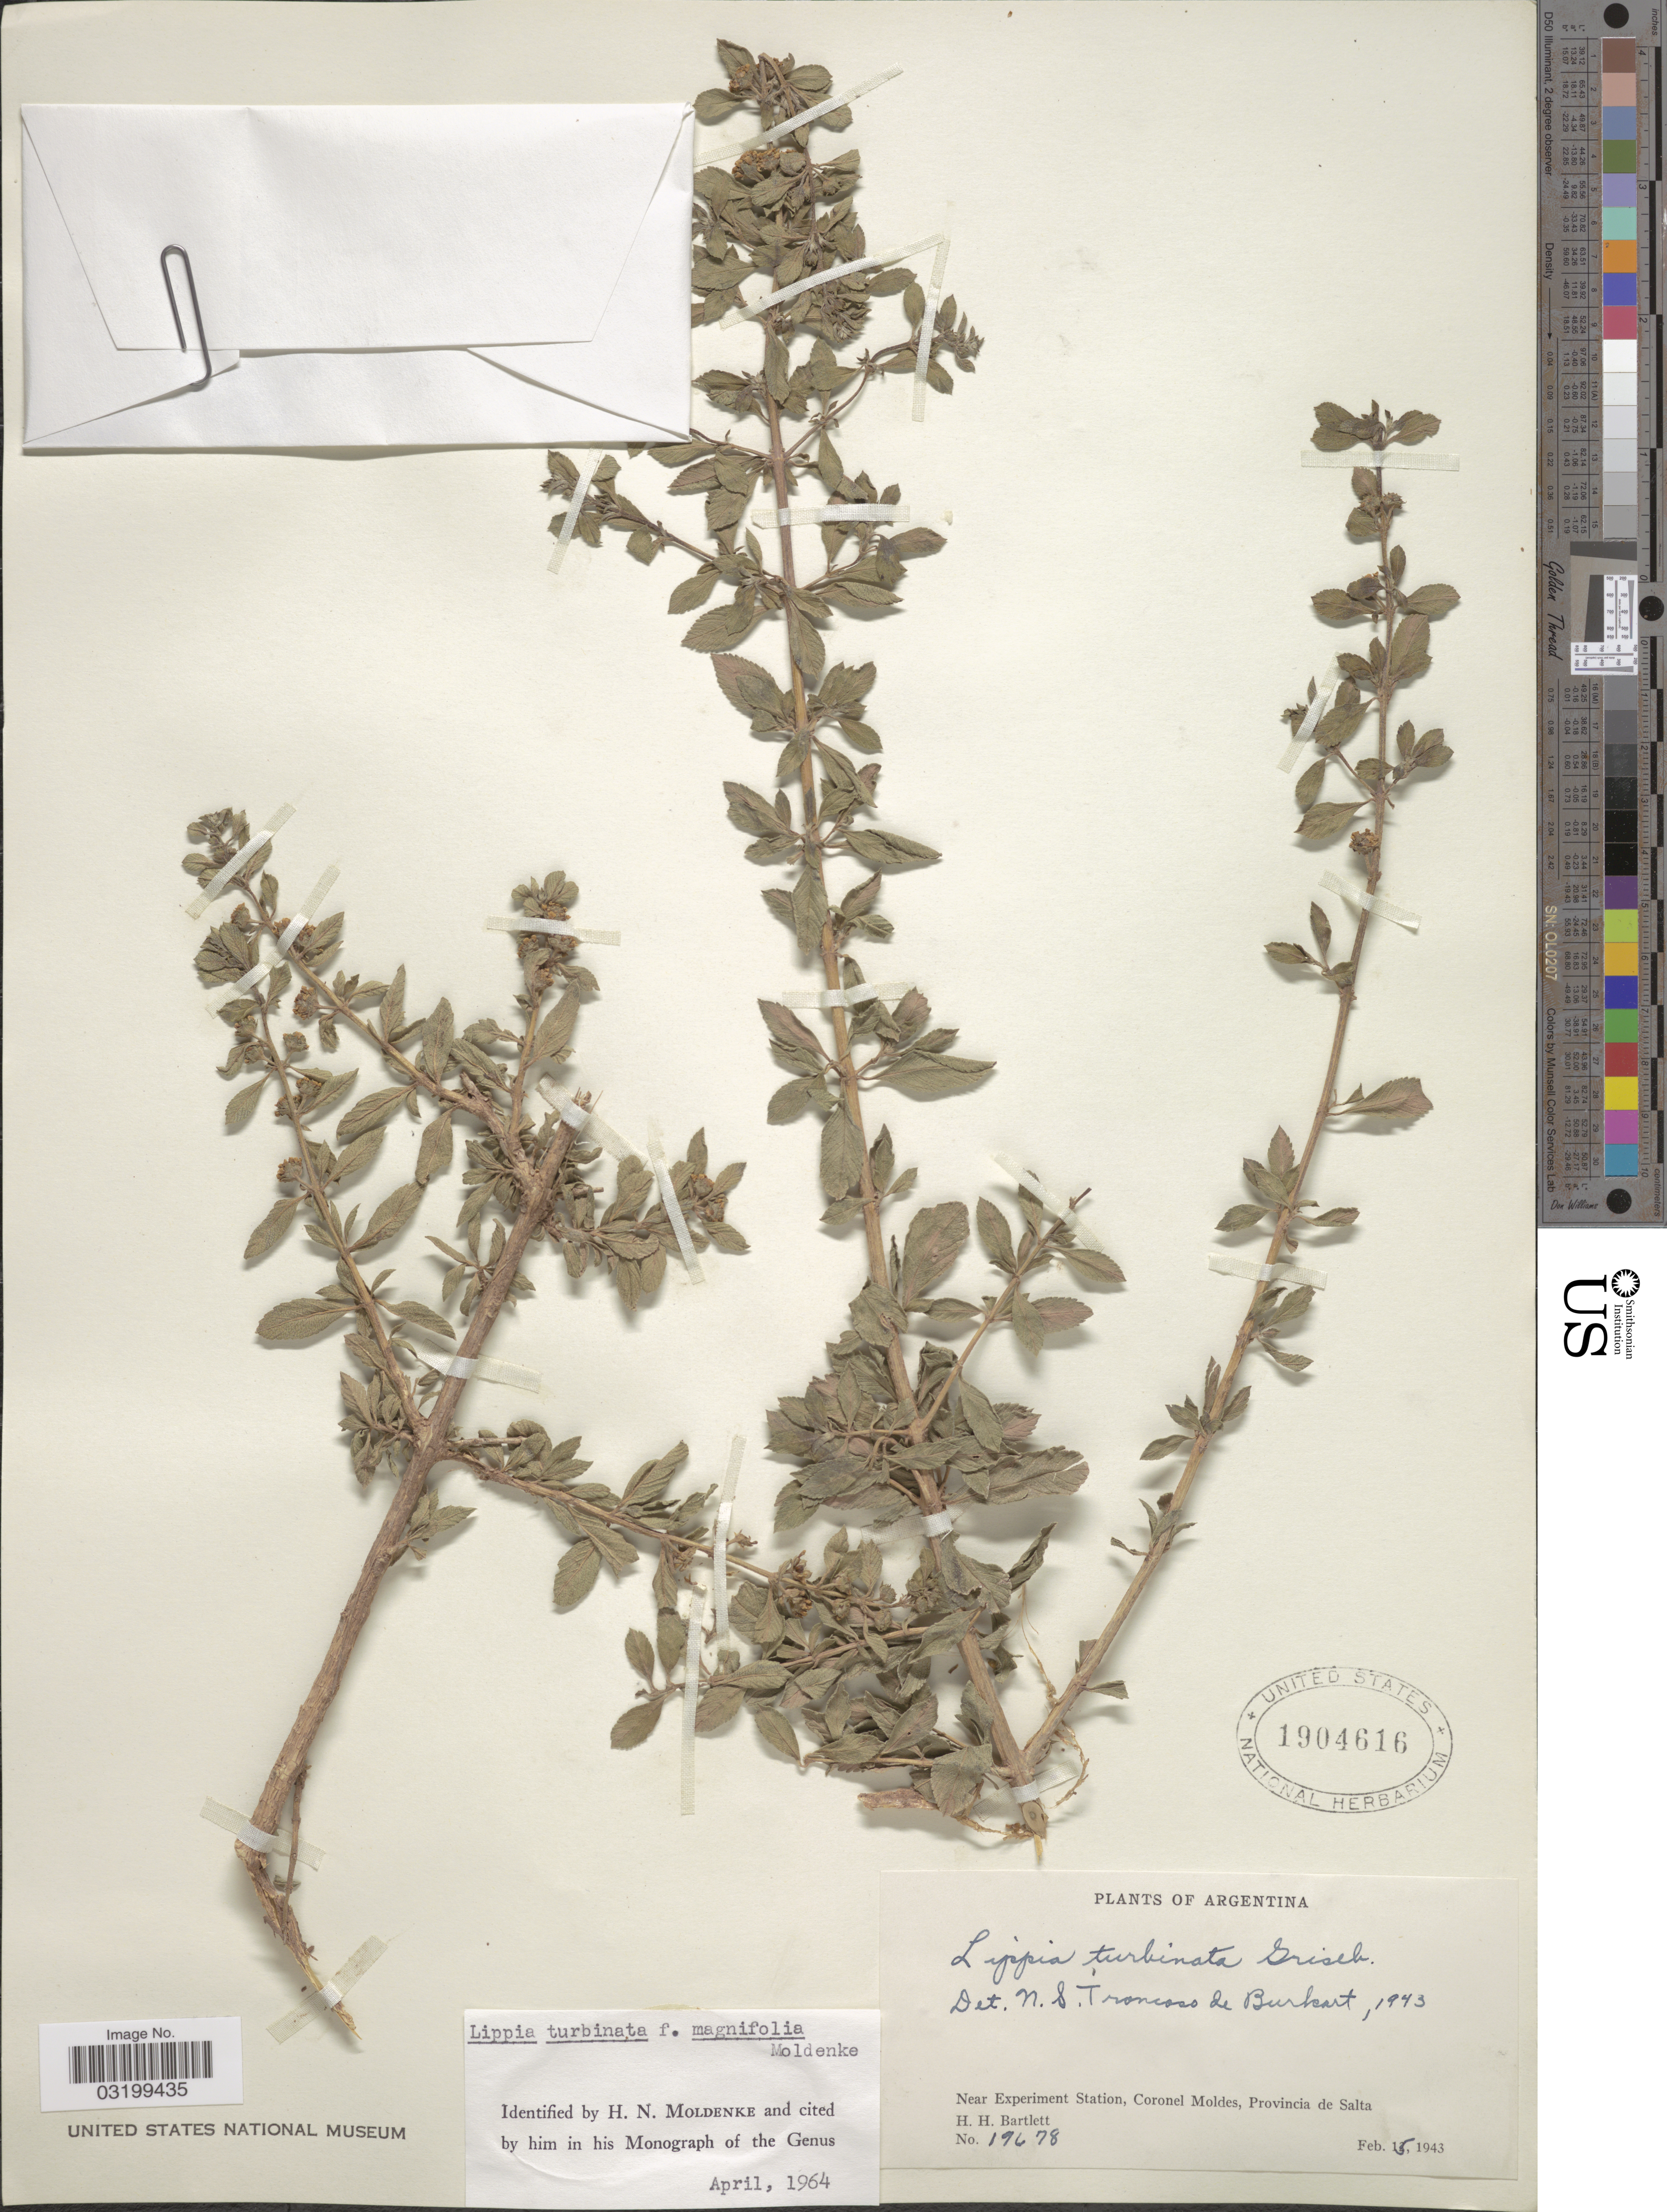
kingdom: Plantae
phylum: Tracheophyta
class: Magnoliopsida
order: Lamiales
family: Verbenaceae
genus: Lippia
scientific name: Lippia turbinata f. magnifolia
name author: Moldenke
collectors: H. H. Bartlett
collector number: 19678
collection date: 1943-02-15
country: Argentina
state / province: Salta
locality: Near Experiment Station, Coronel Moldes.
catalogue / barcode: US 1904616